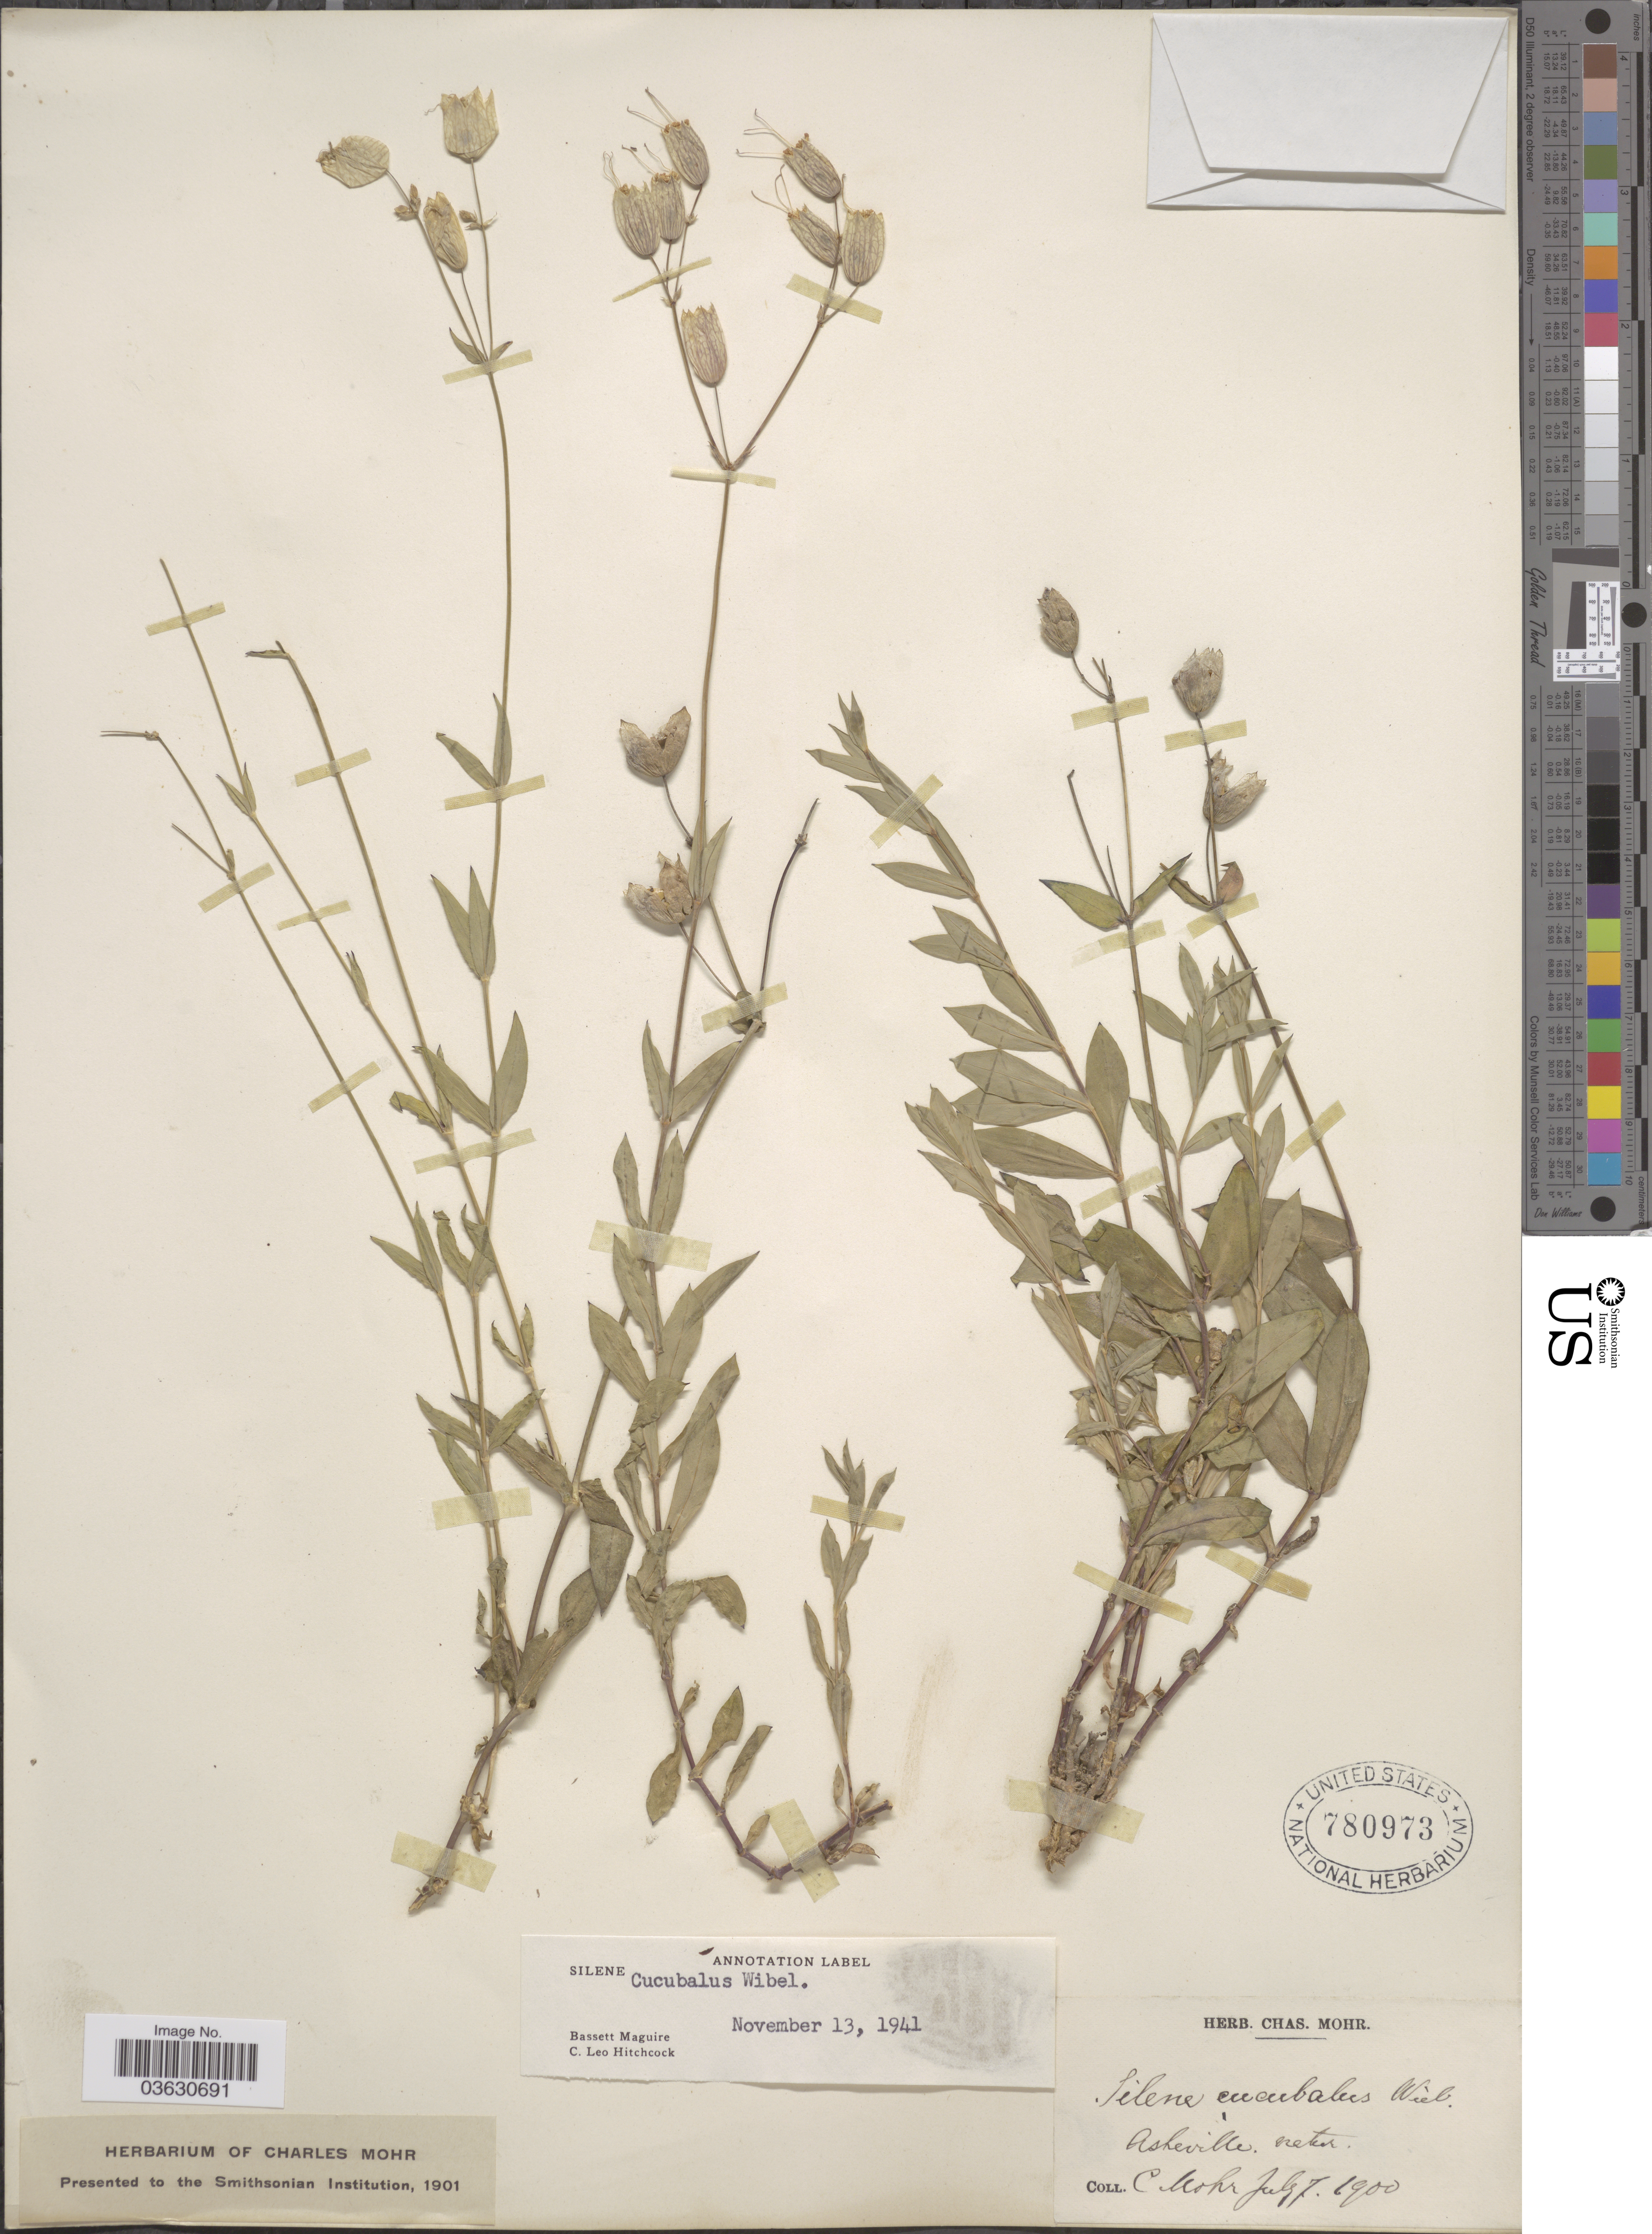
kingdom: Plantae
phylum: Tracheophyta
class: Magnoliopsida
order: Caryophyllales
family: Caryophyllaceae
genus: Silene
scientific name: Silene cucubalus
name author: L.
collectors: Mohr, C. T. (herbarium)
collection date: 1900-07-07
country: United States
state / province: Nebraska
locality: Asheville.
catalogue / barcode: US 780973